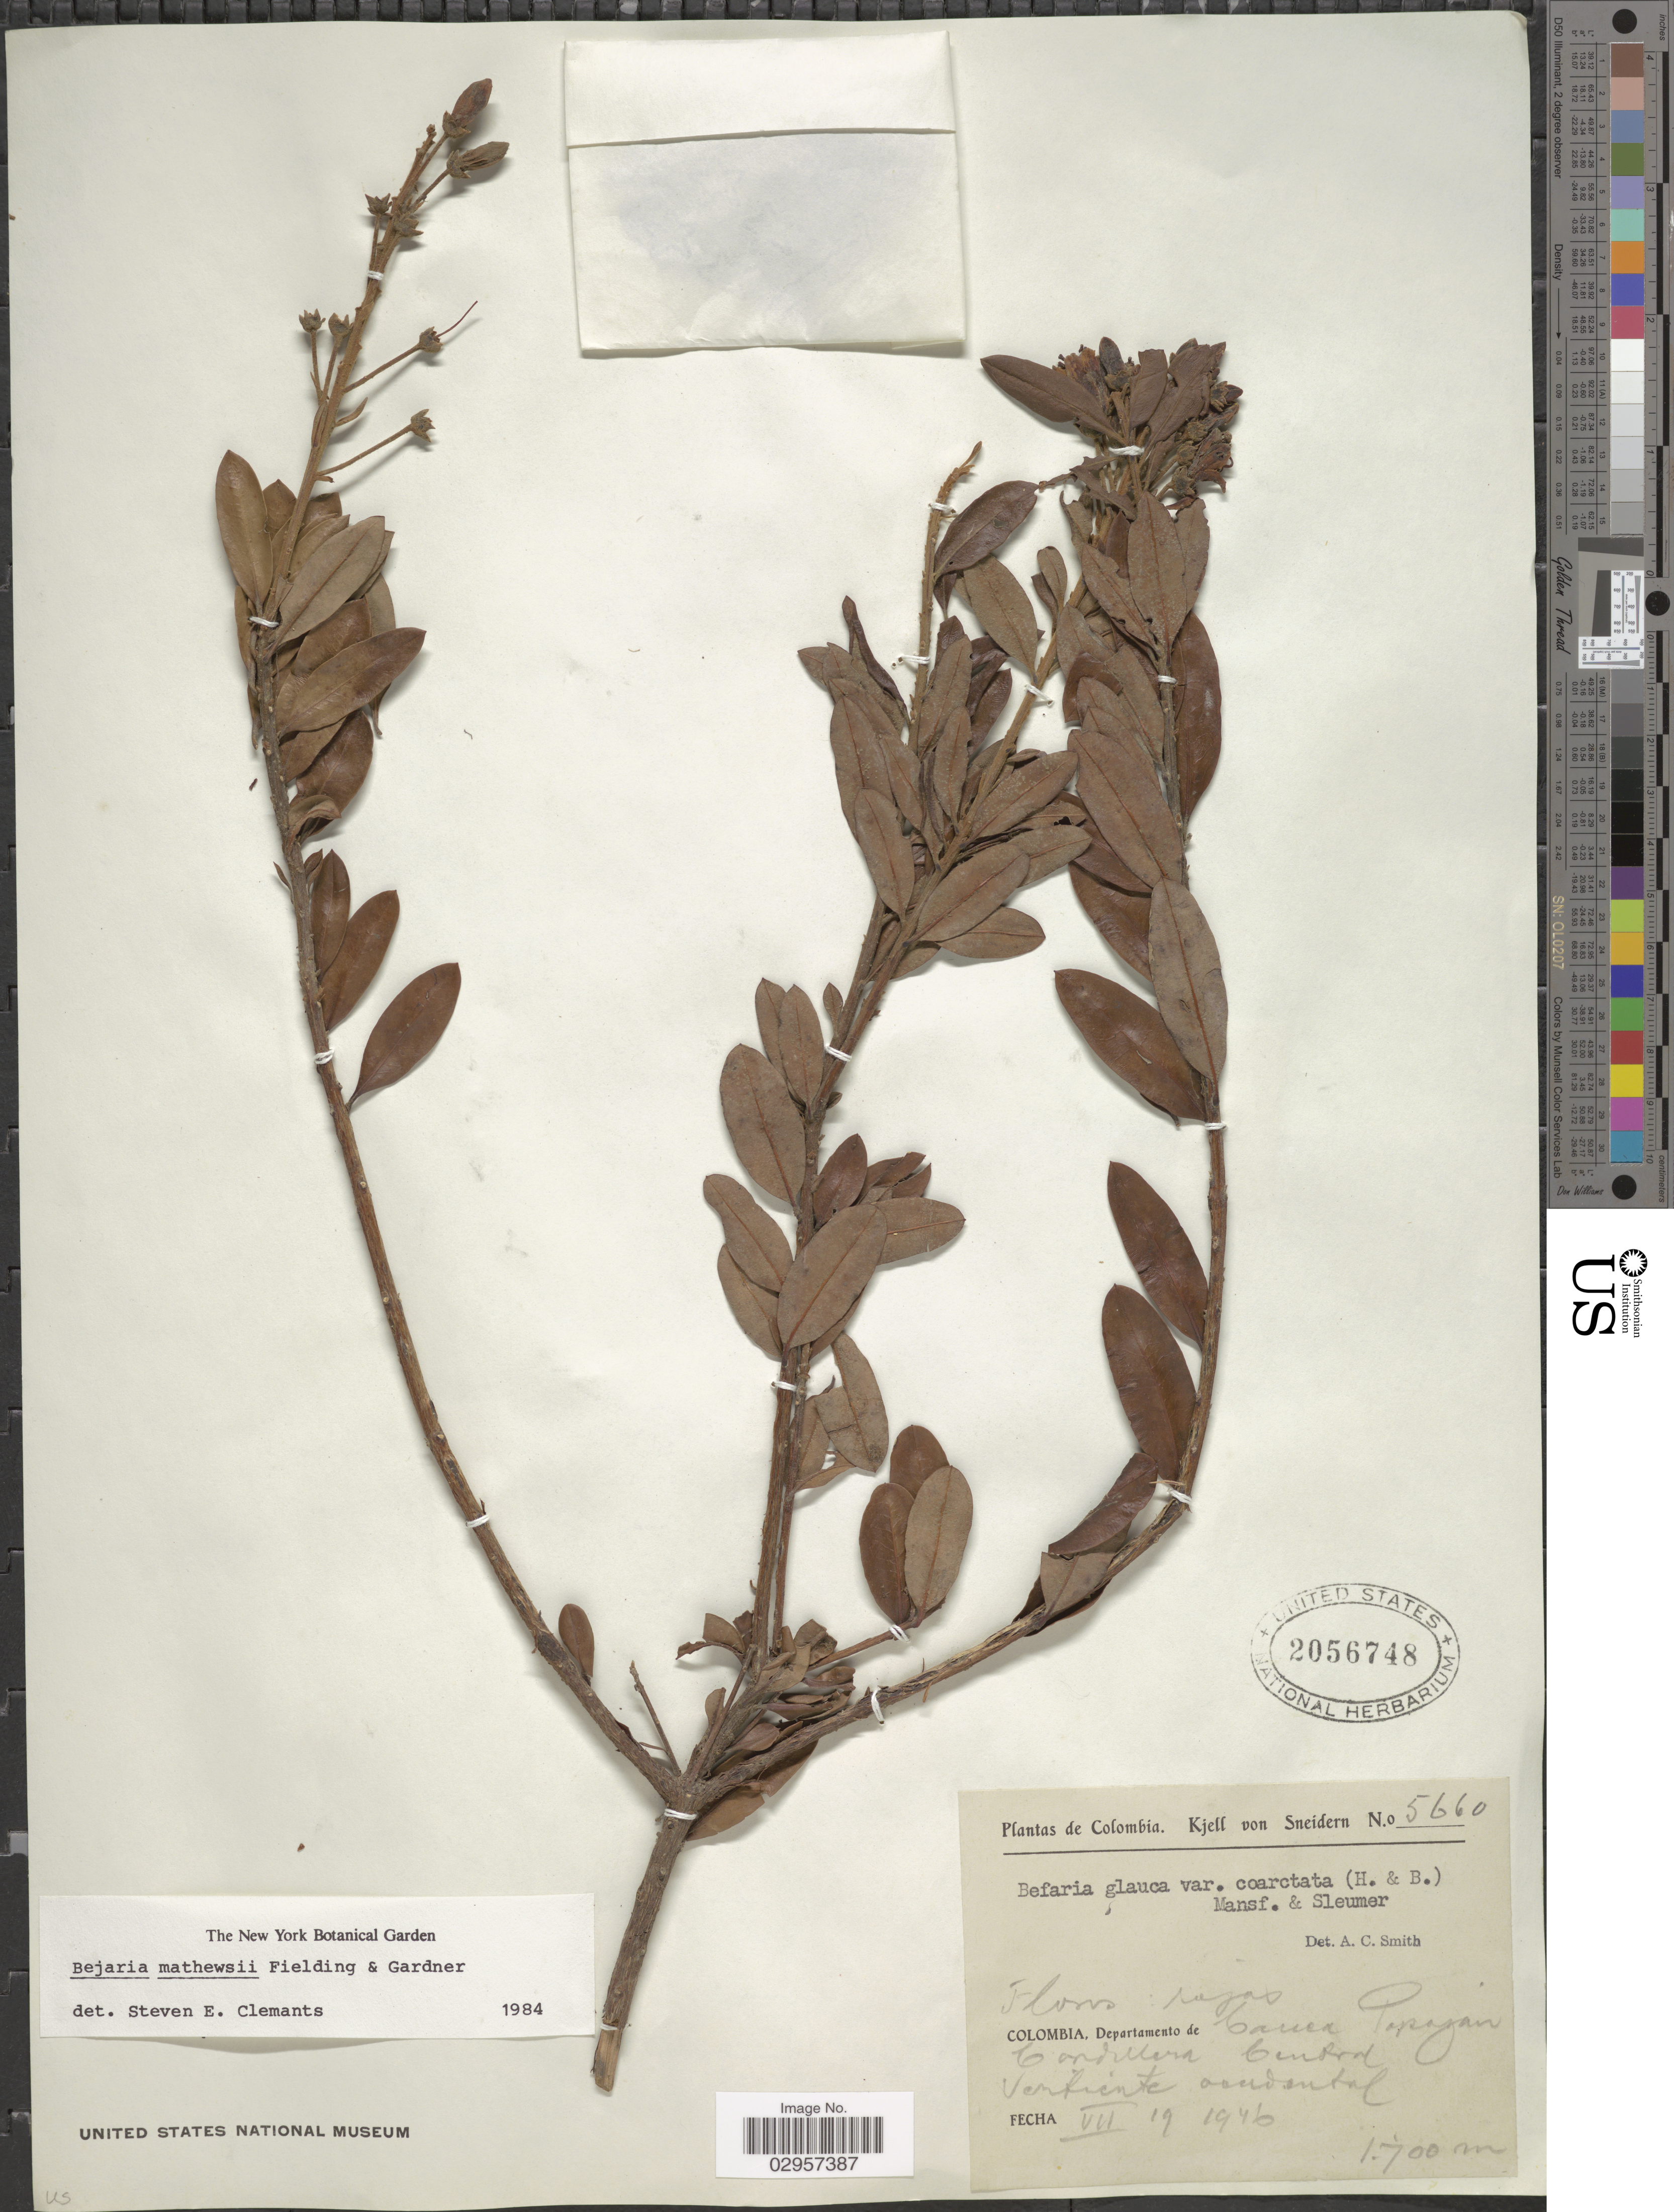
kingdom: Plantae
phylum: Tracheophyta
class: Magnoliopsida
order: Ericales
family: Ericaceae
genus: Bejaria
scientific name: Bejaria mathewsii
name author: Fielding & Gardner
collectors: K. von Sneidern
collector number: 5660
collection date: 1946-07-19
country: Colombia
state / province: Cauca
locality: Departamento de Cauca Popayan, Cordillera Central, vertiente Occidental.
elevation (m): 1700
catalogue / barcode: US 2056748